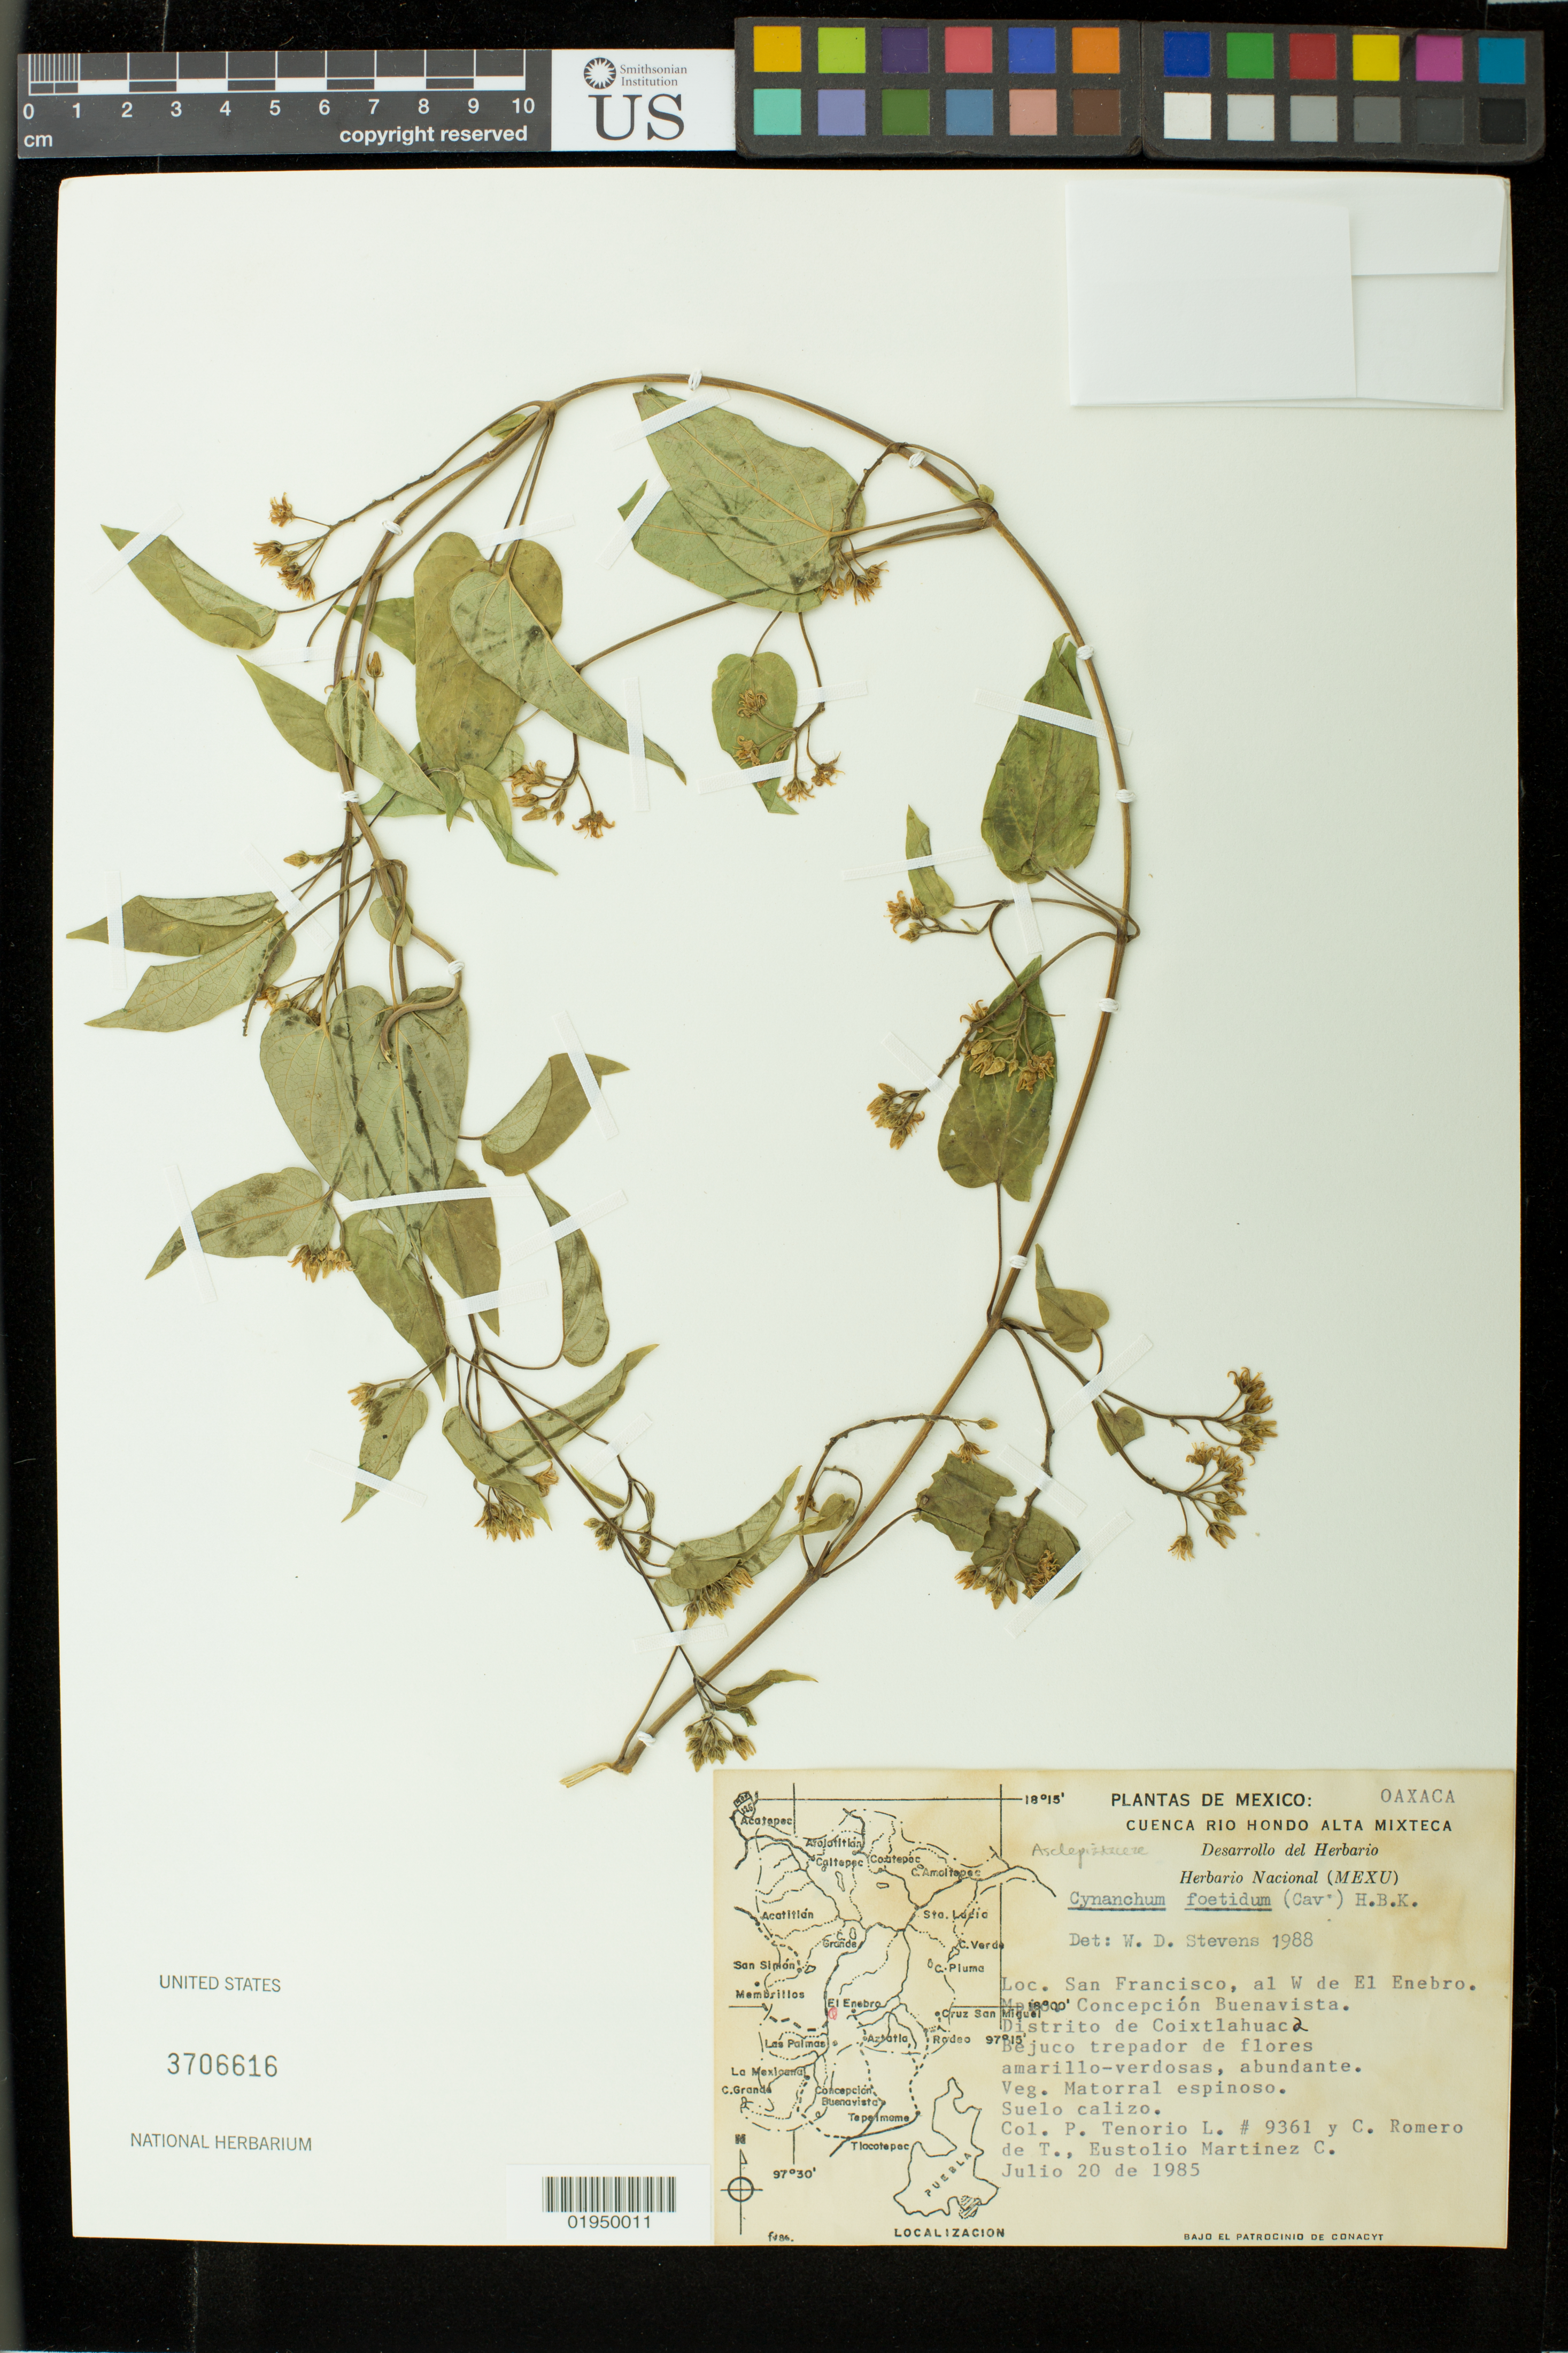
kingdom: Plantae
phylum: Tracheophyta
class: Magnoliopsida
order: Gentianales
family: Apocynaceae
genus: Cynanchum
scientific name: Cynanchum foetidum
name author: (Cav.) Kunth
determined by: Stevens, W. Douglas, Missouri Botanical Garden (MO)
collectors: P. Tenorio L., C. Romero de T. & E. Martinez C.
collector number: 9361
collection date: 1985-07-20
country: Mexico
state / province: Oaxaca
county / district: Coixtlahuaca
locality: San Francisco, al W de El Enebro. Mpio. Concepcion Buenavista.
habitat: Matorral espinoso. Suelo calizo.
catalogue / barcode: US 3706616